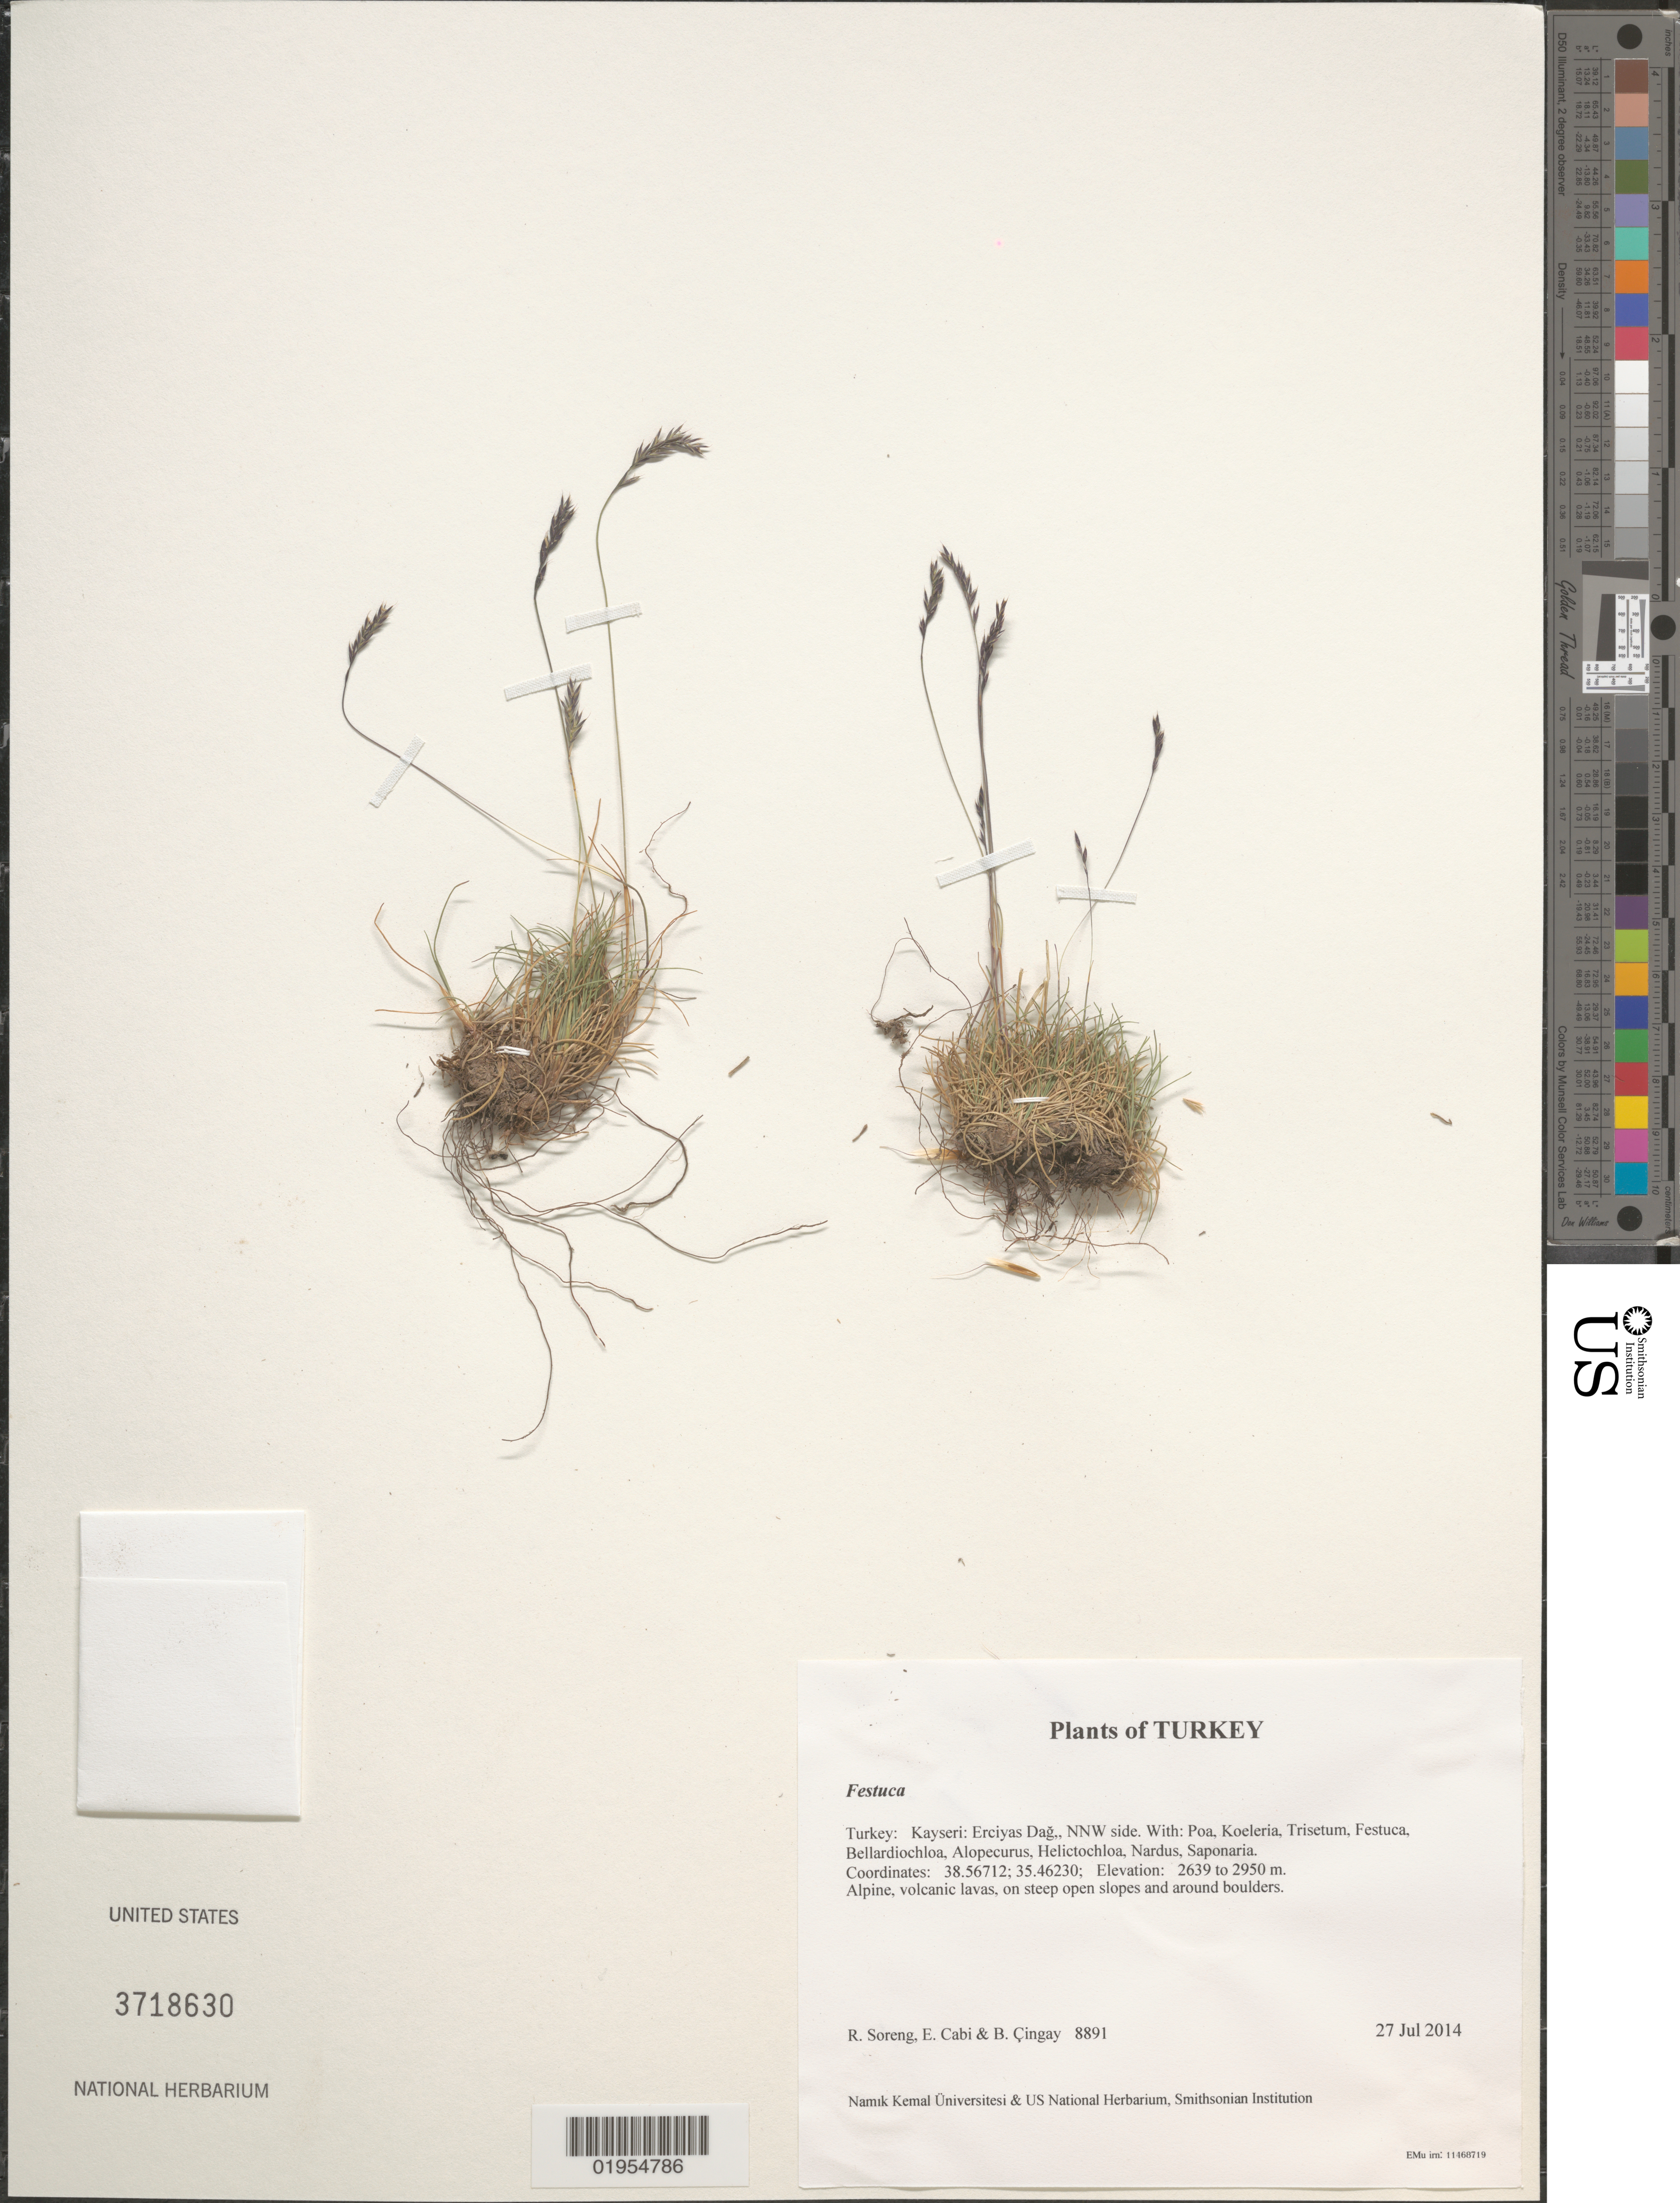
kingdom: Plantae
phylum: Tracheophyta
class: Liliopsida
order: Poales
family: Poaceae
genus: Festuca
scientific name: Festuca sp.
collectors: R. J. Soreng, E. Cabi & B. Çıngay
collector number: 8891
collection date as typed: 27 Jul 2014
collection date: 2014-07-27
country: Turkey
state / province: Kayseri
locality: Erciyas Dag,, NNW side,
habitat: Alpine, volcanic lavas, on steep open slopes and around boulders,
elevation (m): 2639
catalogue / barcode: US 3718630